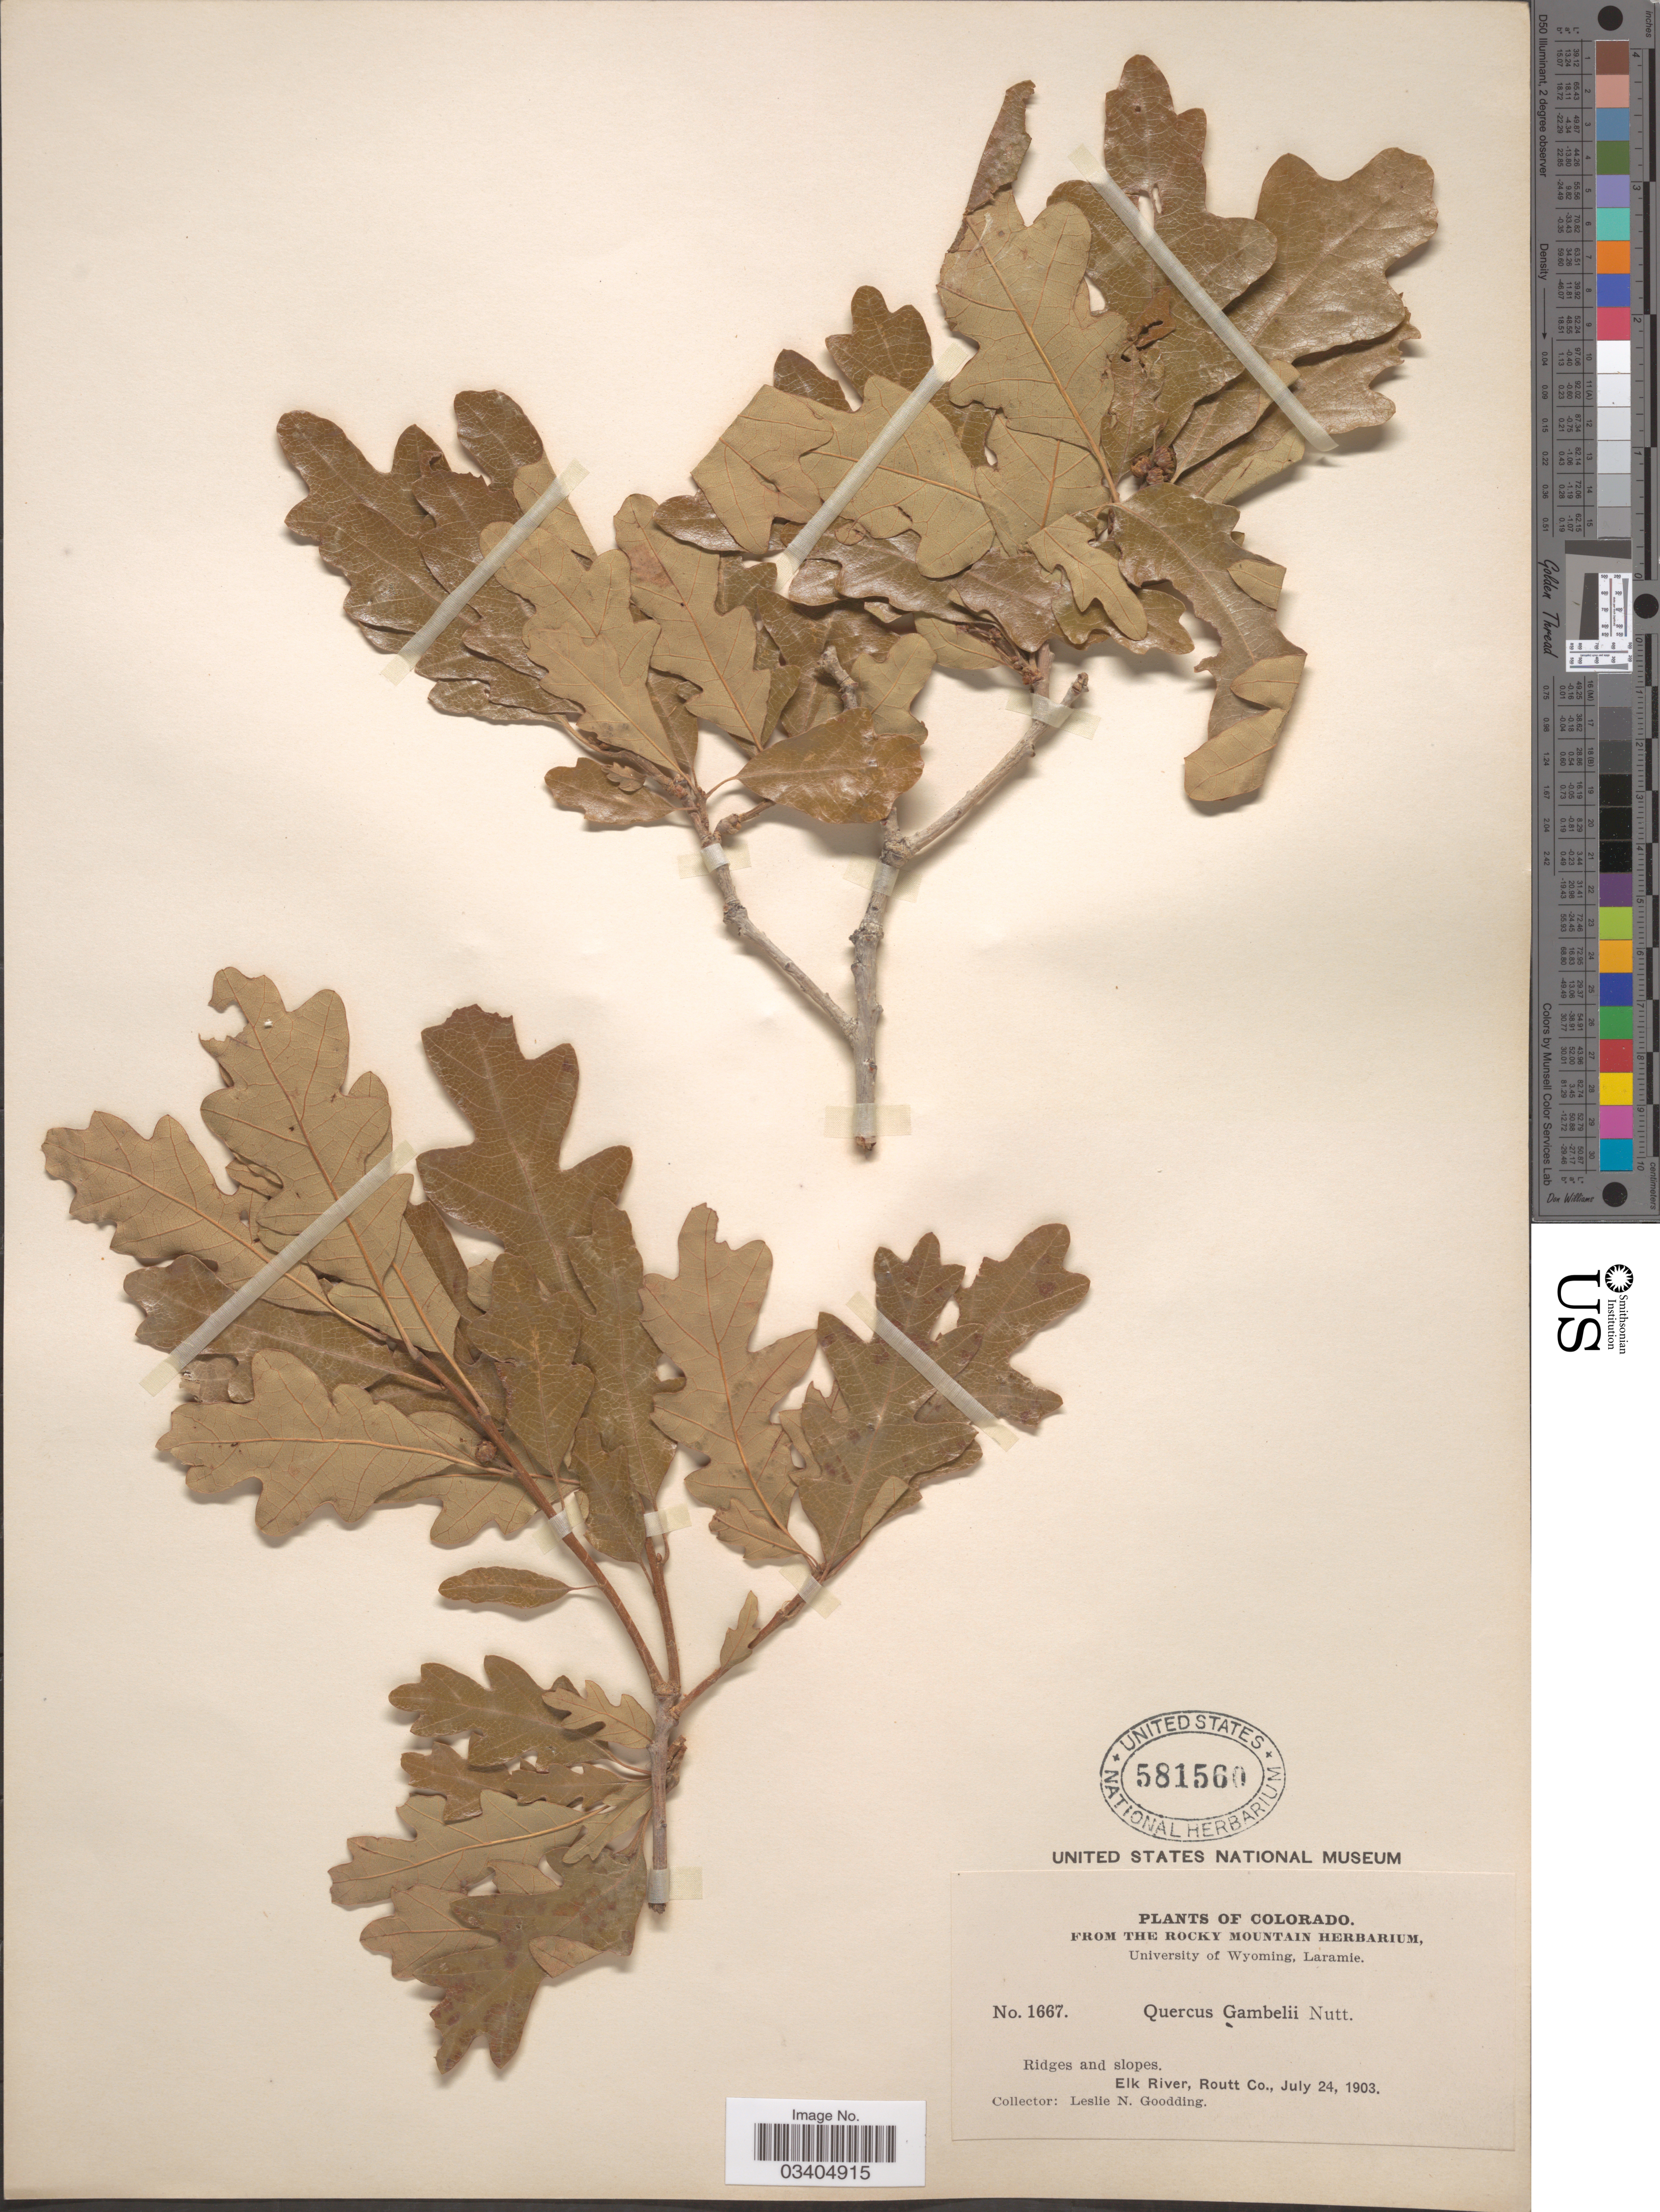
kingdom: Plantae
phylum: Tracheophyta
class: Magnoliopsida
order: Fagales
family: Fagaceae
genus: Quercus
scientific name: Quercus gambelii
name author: Nutt.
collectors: L. N. Goodding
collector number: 1667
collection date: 1903-07-24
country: United States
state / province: Colorado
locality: Elk River, Routt Co.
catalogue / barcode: US 581560